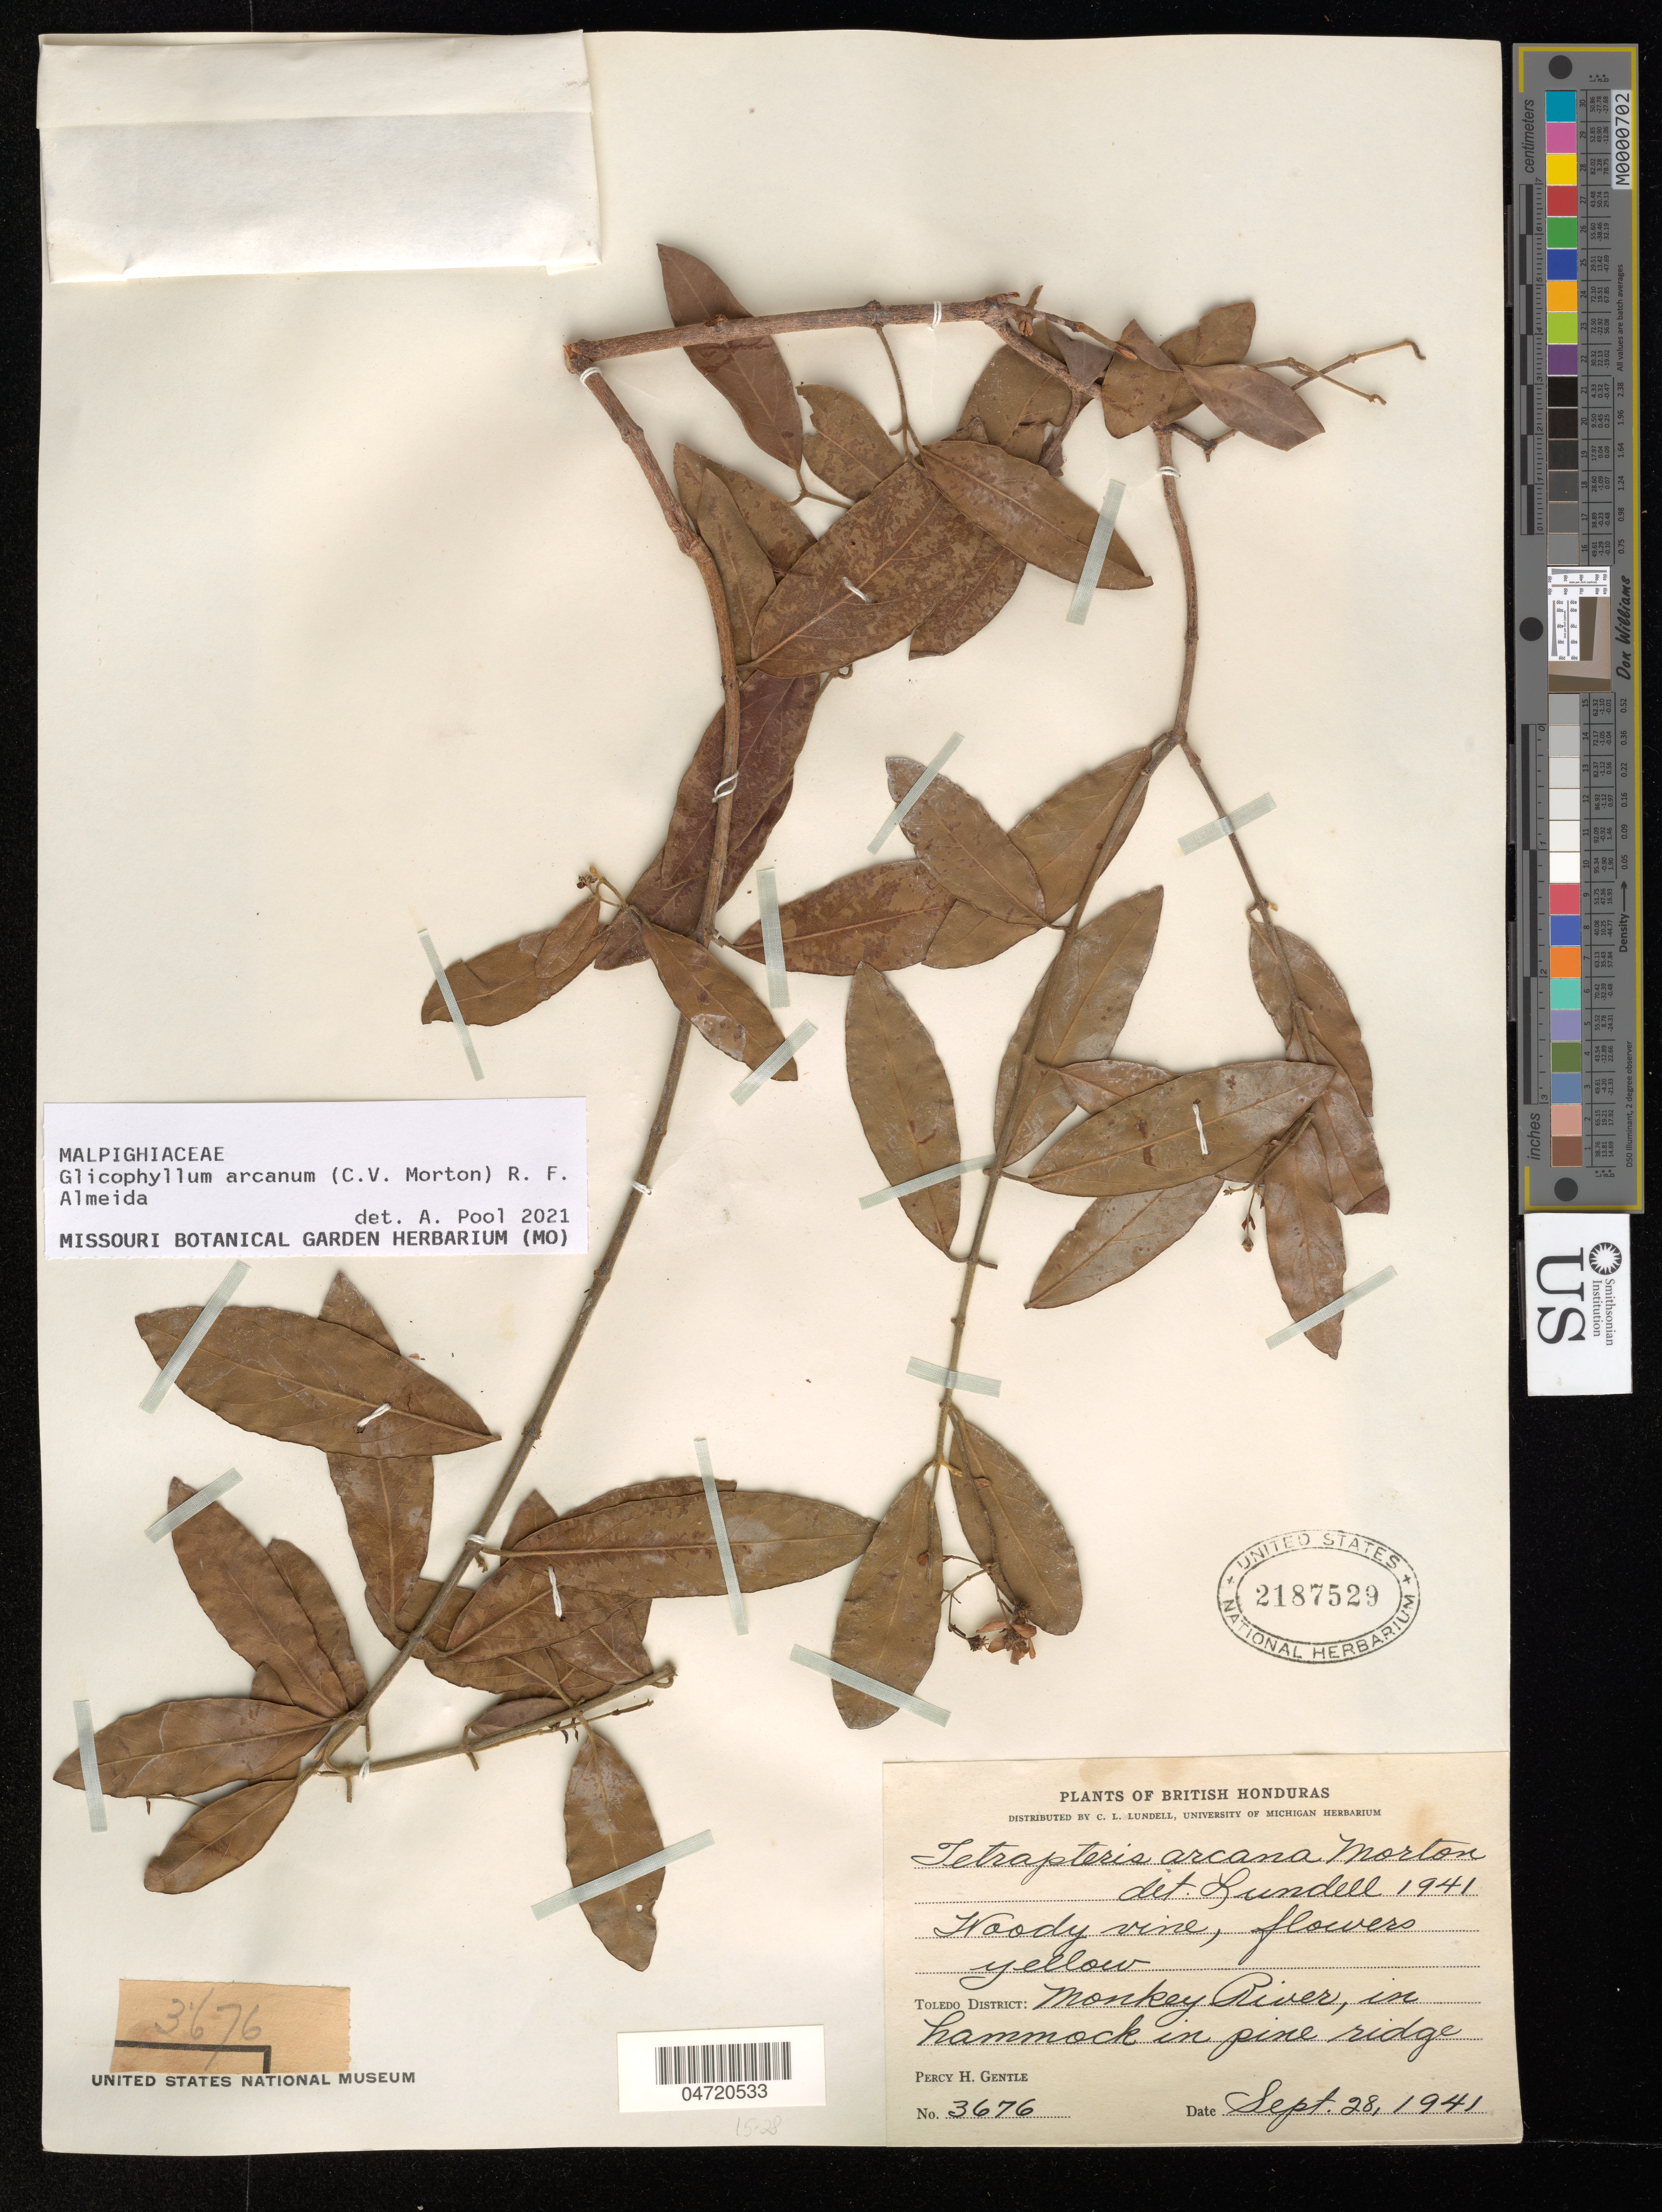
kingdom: Plantae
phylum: Tracheophyta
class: Magnoliopsida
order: Malpighiales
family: Malpighiaceae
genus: Glicophyllum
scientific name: Glicophyllum arcanum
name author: (C.V. Morton) R.F. Almeida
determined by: Pool, A., (MO), Missouri Botanical Garden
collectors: P. H. Gentle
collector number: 3676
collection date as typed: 28 Sep 1941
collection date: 1941-09-28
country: Belize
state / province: Toledo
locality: Monkey River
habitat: In hammock in pine ridge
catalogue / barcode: US 2187529